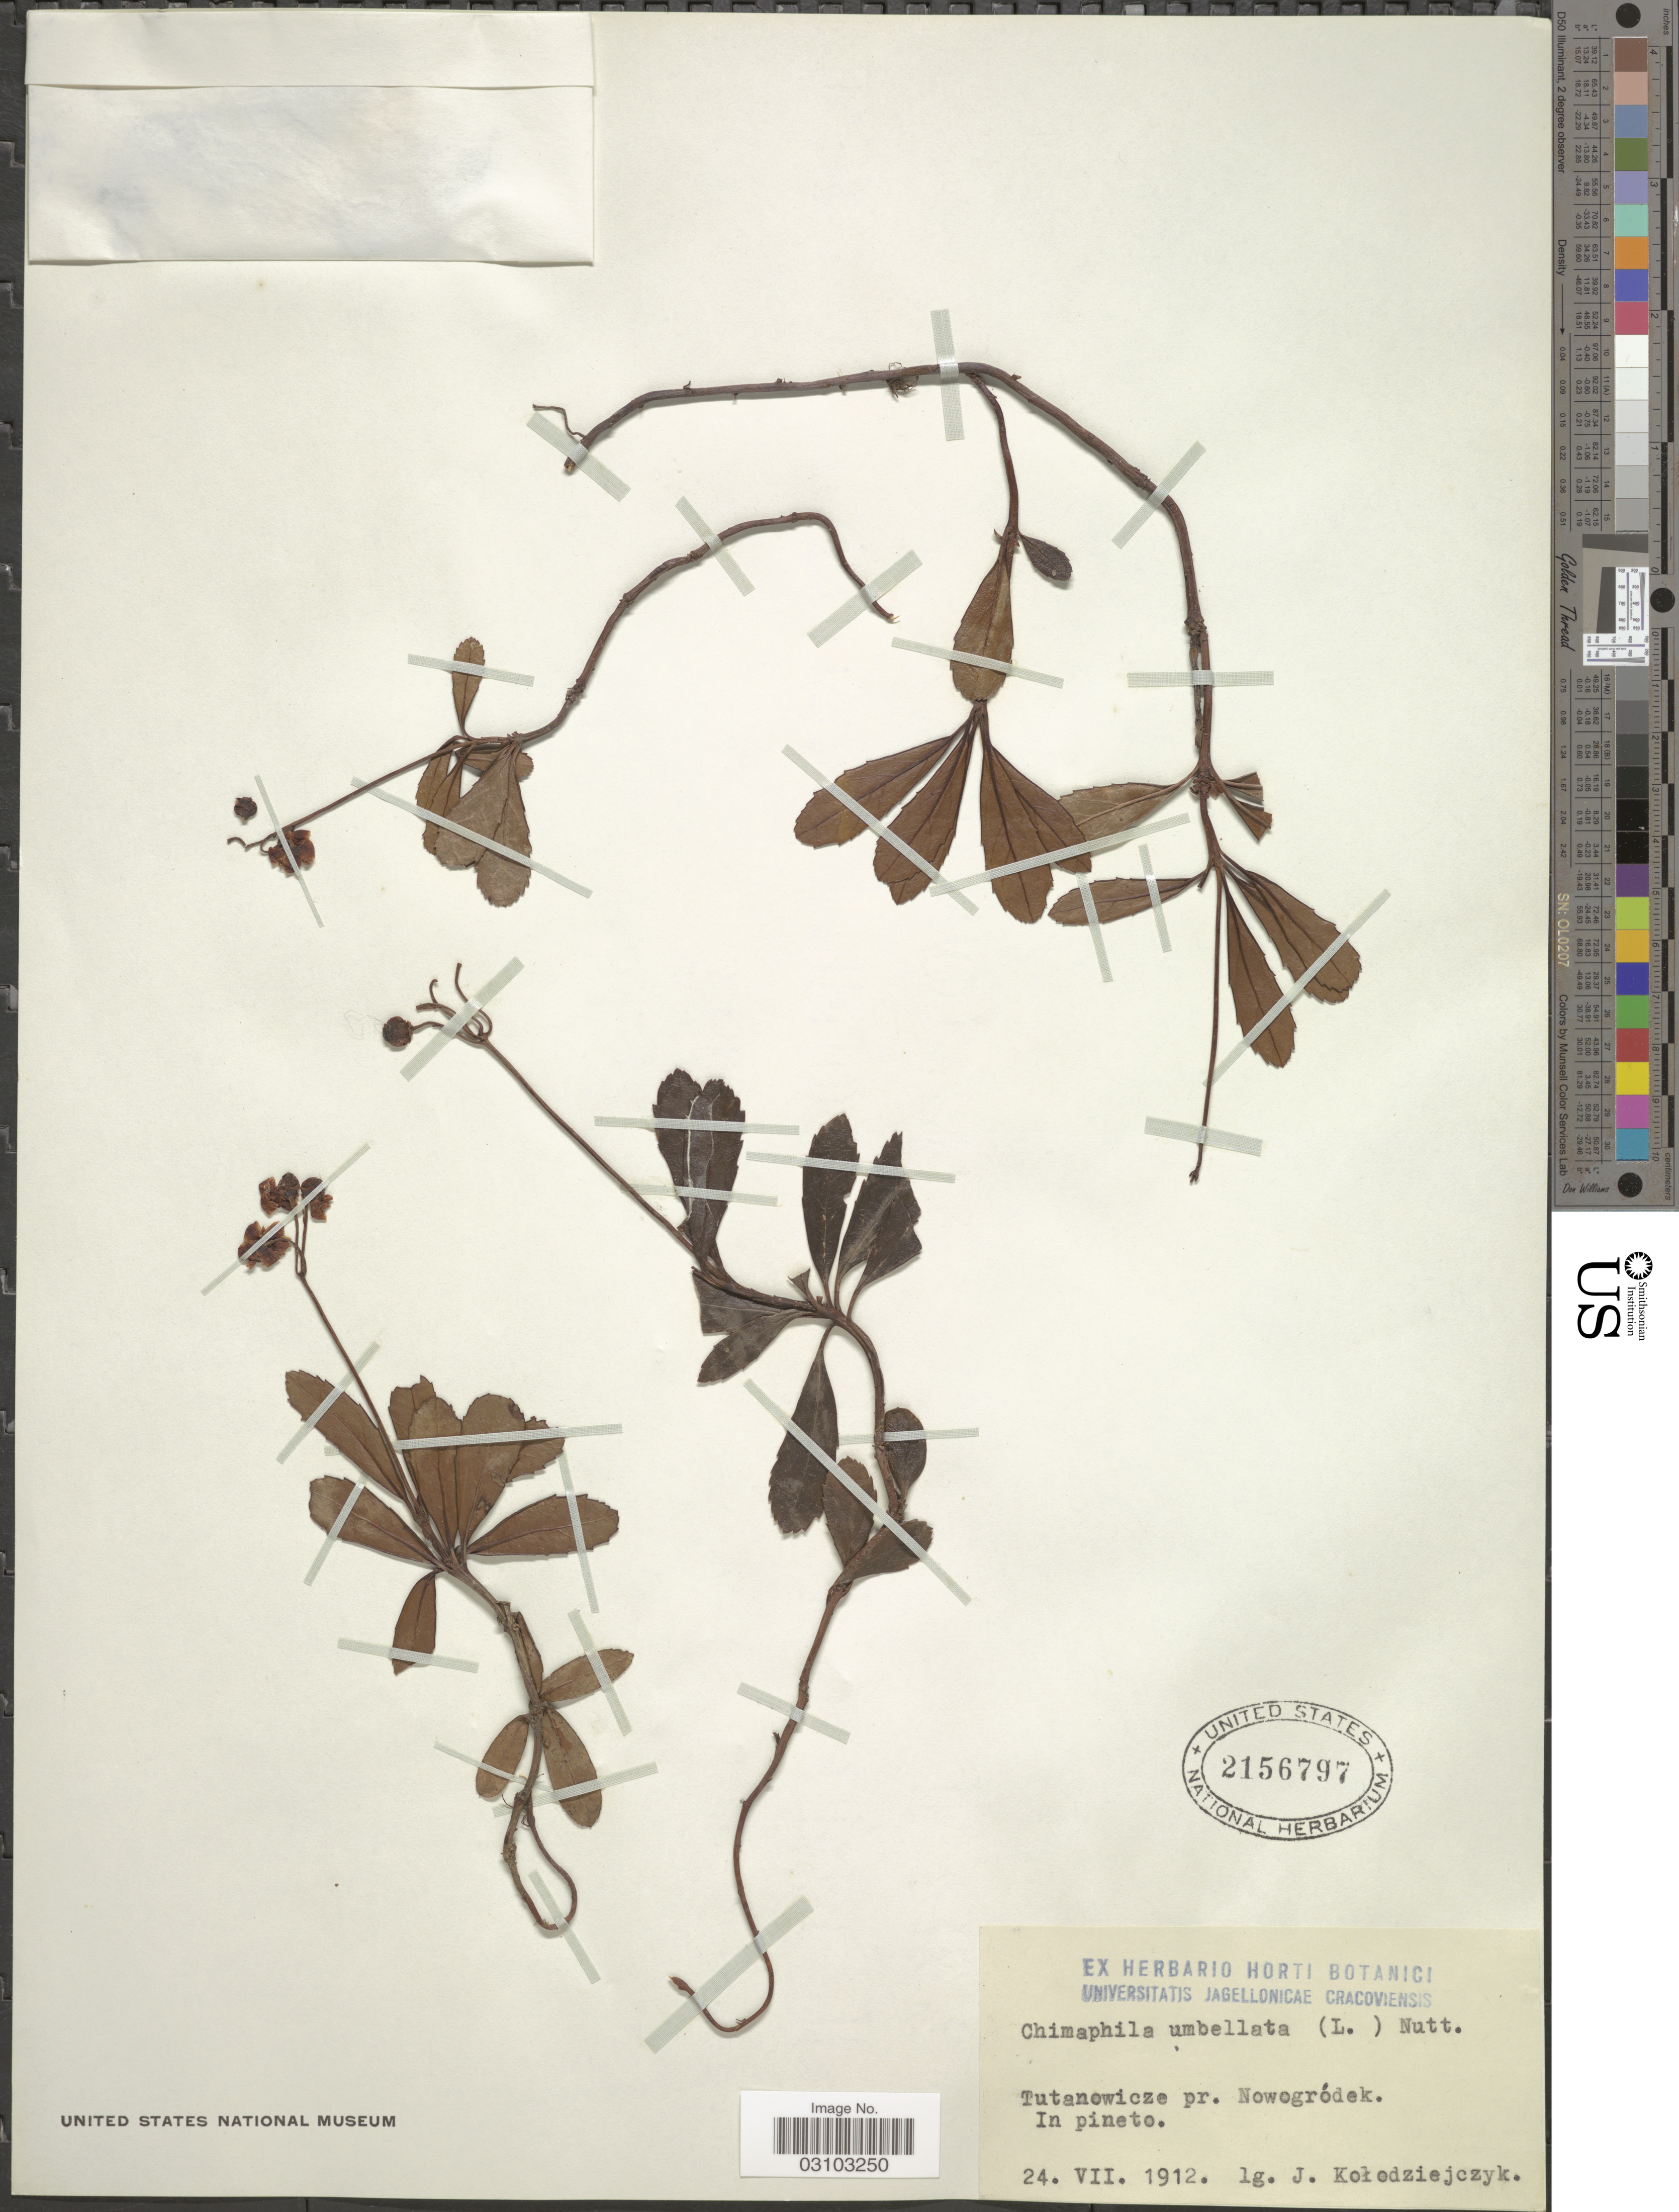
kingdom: Plantae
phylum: Tracheophyta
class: Magnoliopsida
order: Ericales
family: Ericaceae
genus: Chimaphila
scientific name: Chimaphila umbellata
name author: (L.) W.P.C. Barton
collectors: J. Kolodziejczyk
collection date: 1912-07-24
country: Belarus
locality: Tutanowicze pr. Nowogródek.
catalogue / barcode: US 2156797